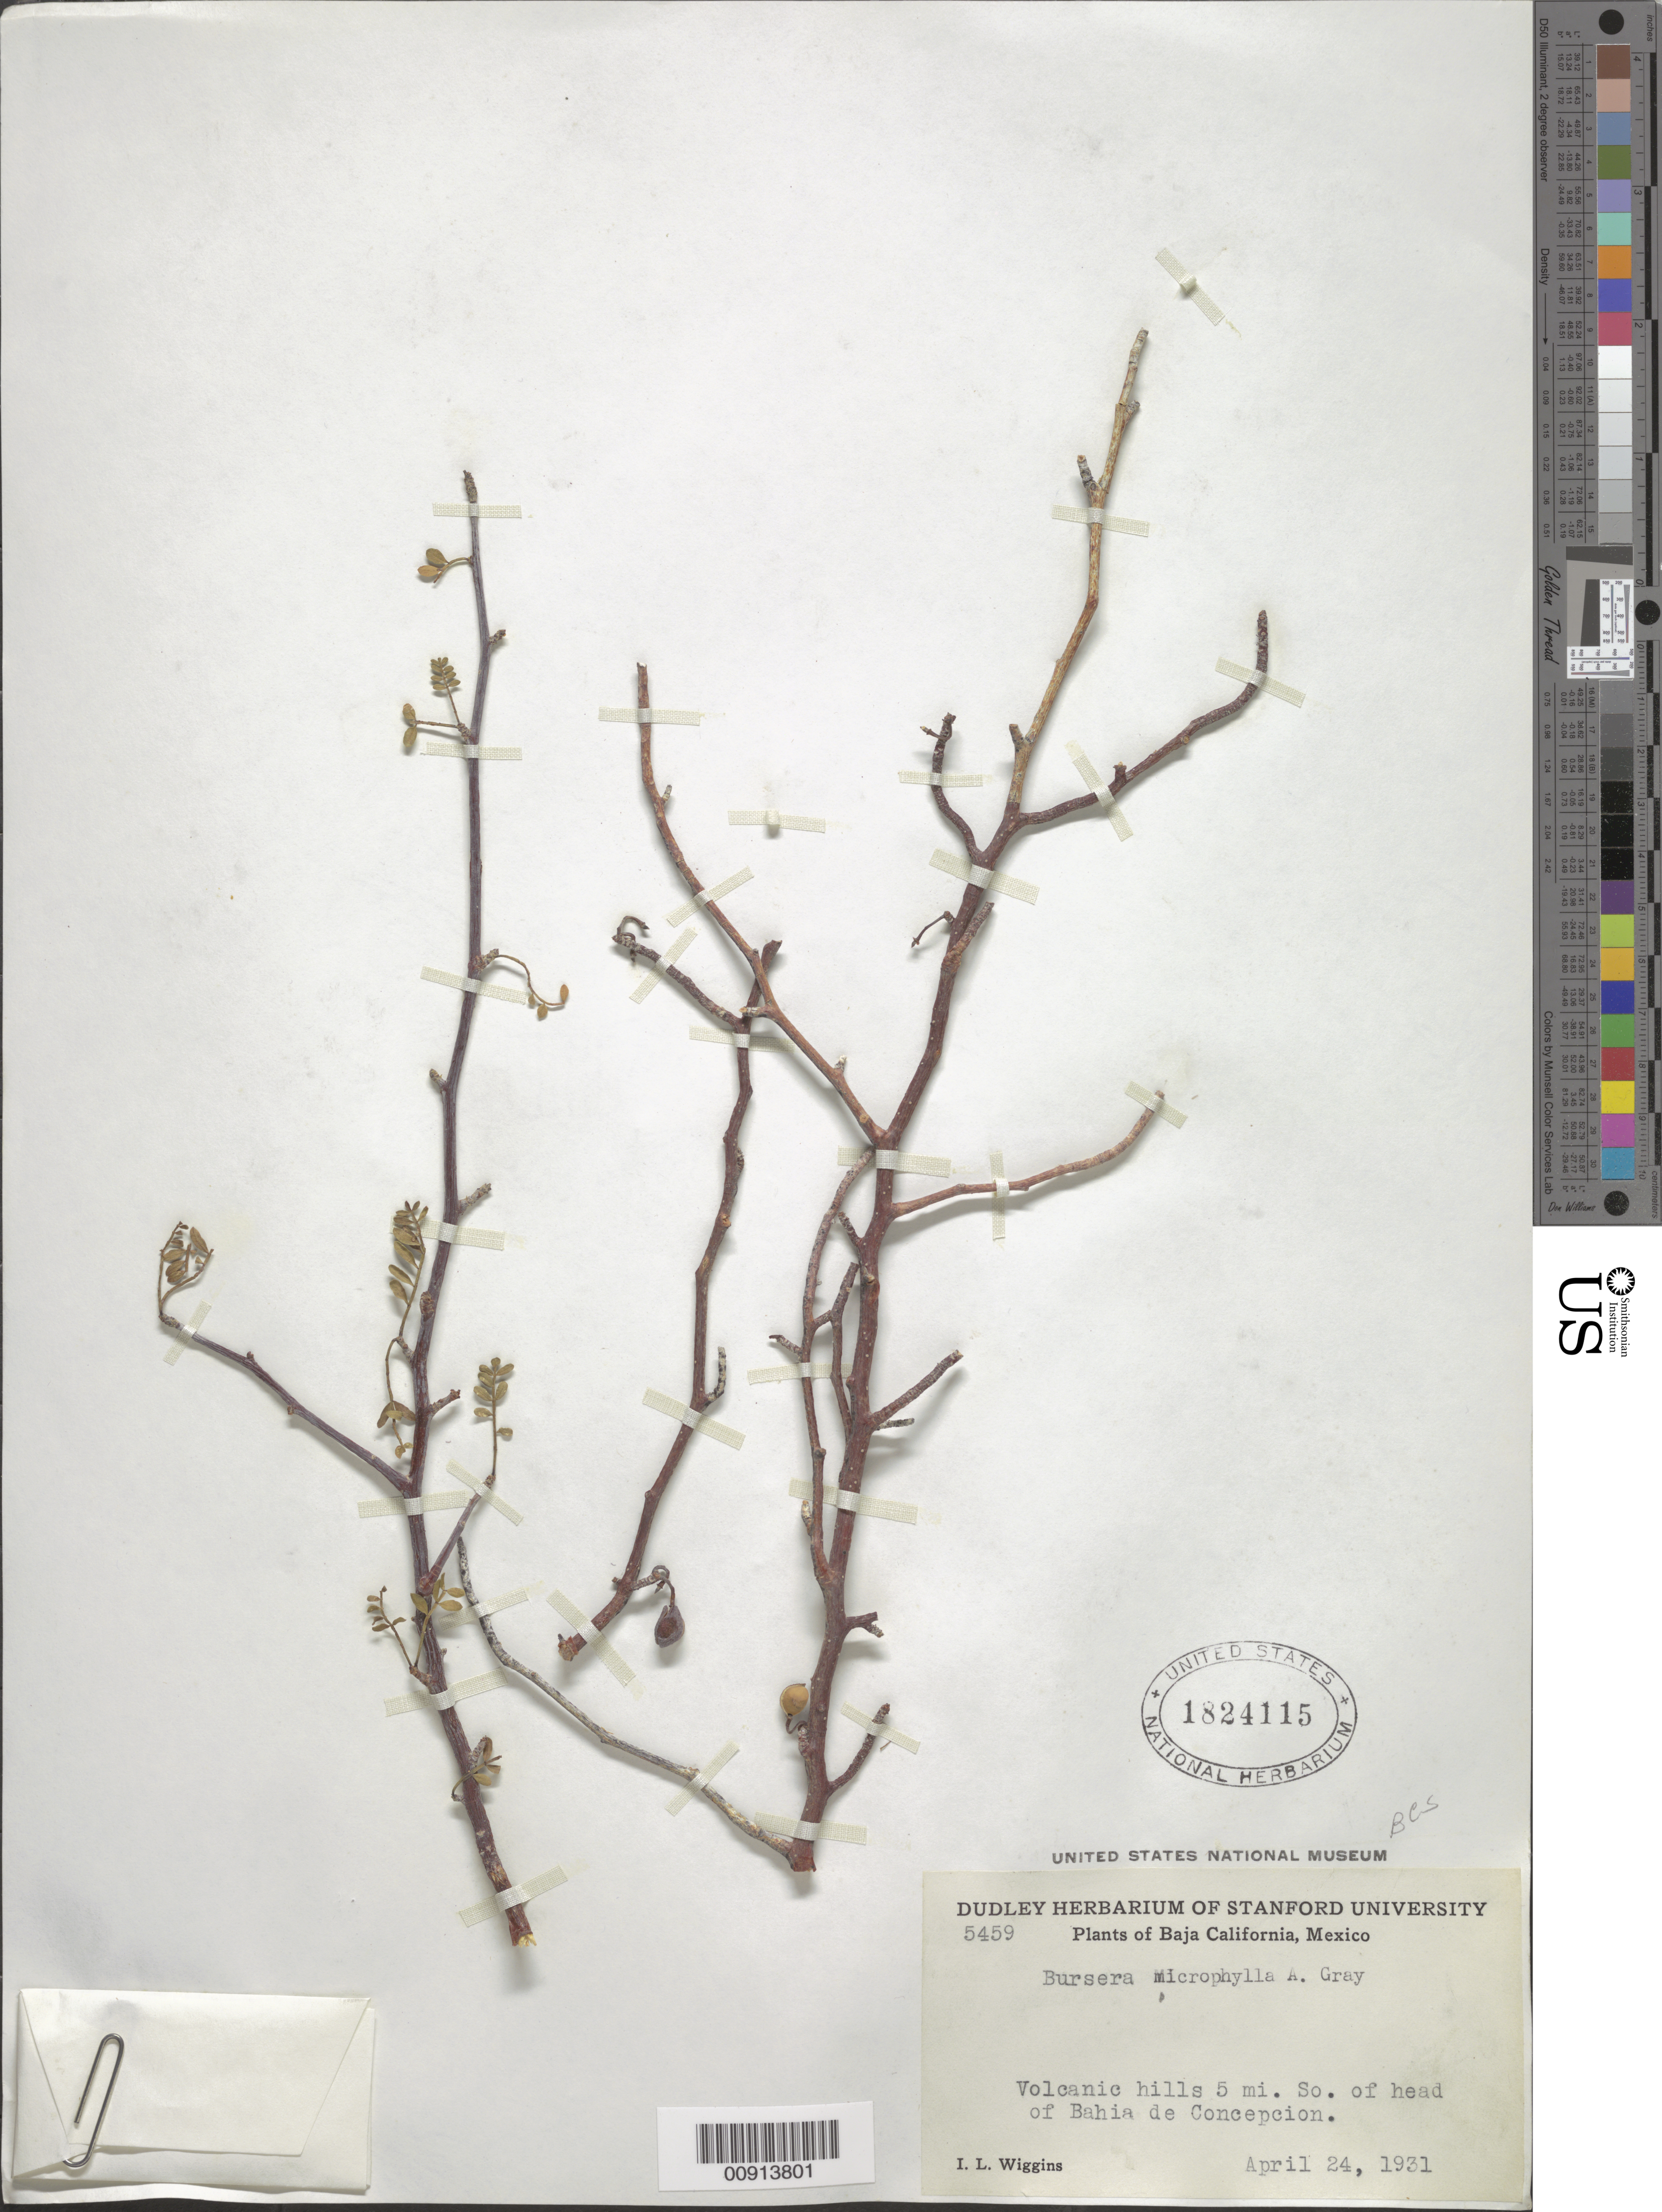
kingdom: Plantae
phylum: Tracheophyta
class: Magnoliopsida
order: Sapindales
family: Burseraceae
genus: Bursera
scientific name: Bursera microphylla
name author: A. Gray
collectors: I. L. Wiggins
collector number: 5459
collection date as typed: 24 Apr 1931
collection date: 1931-04-24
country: Mexico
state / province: Baja California Sur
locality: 5 mi. So. of head of Bahía de Concepción.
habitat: Volcanic hills.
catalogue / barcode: US 1824115